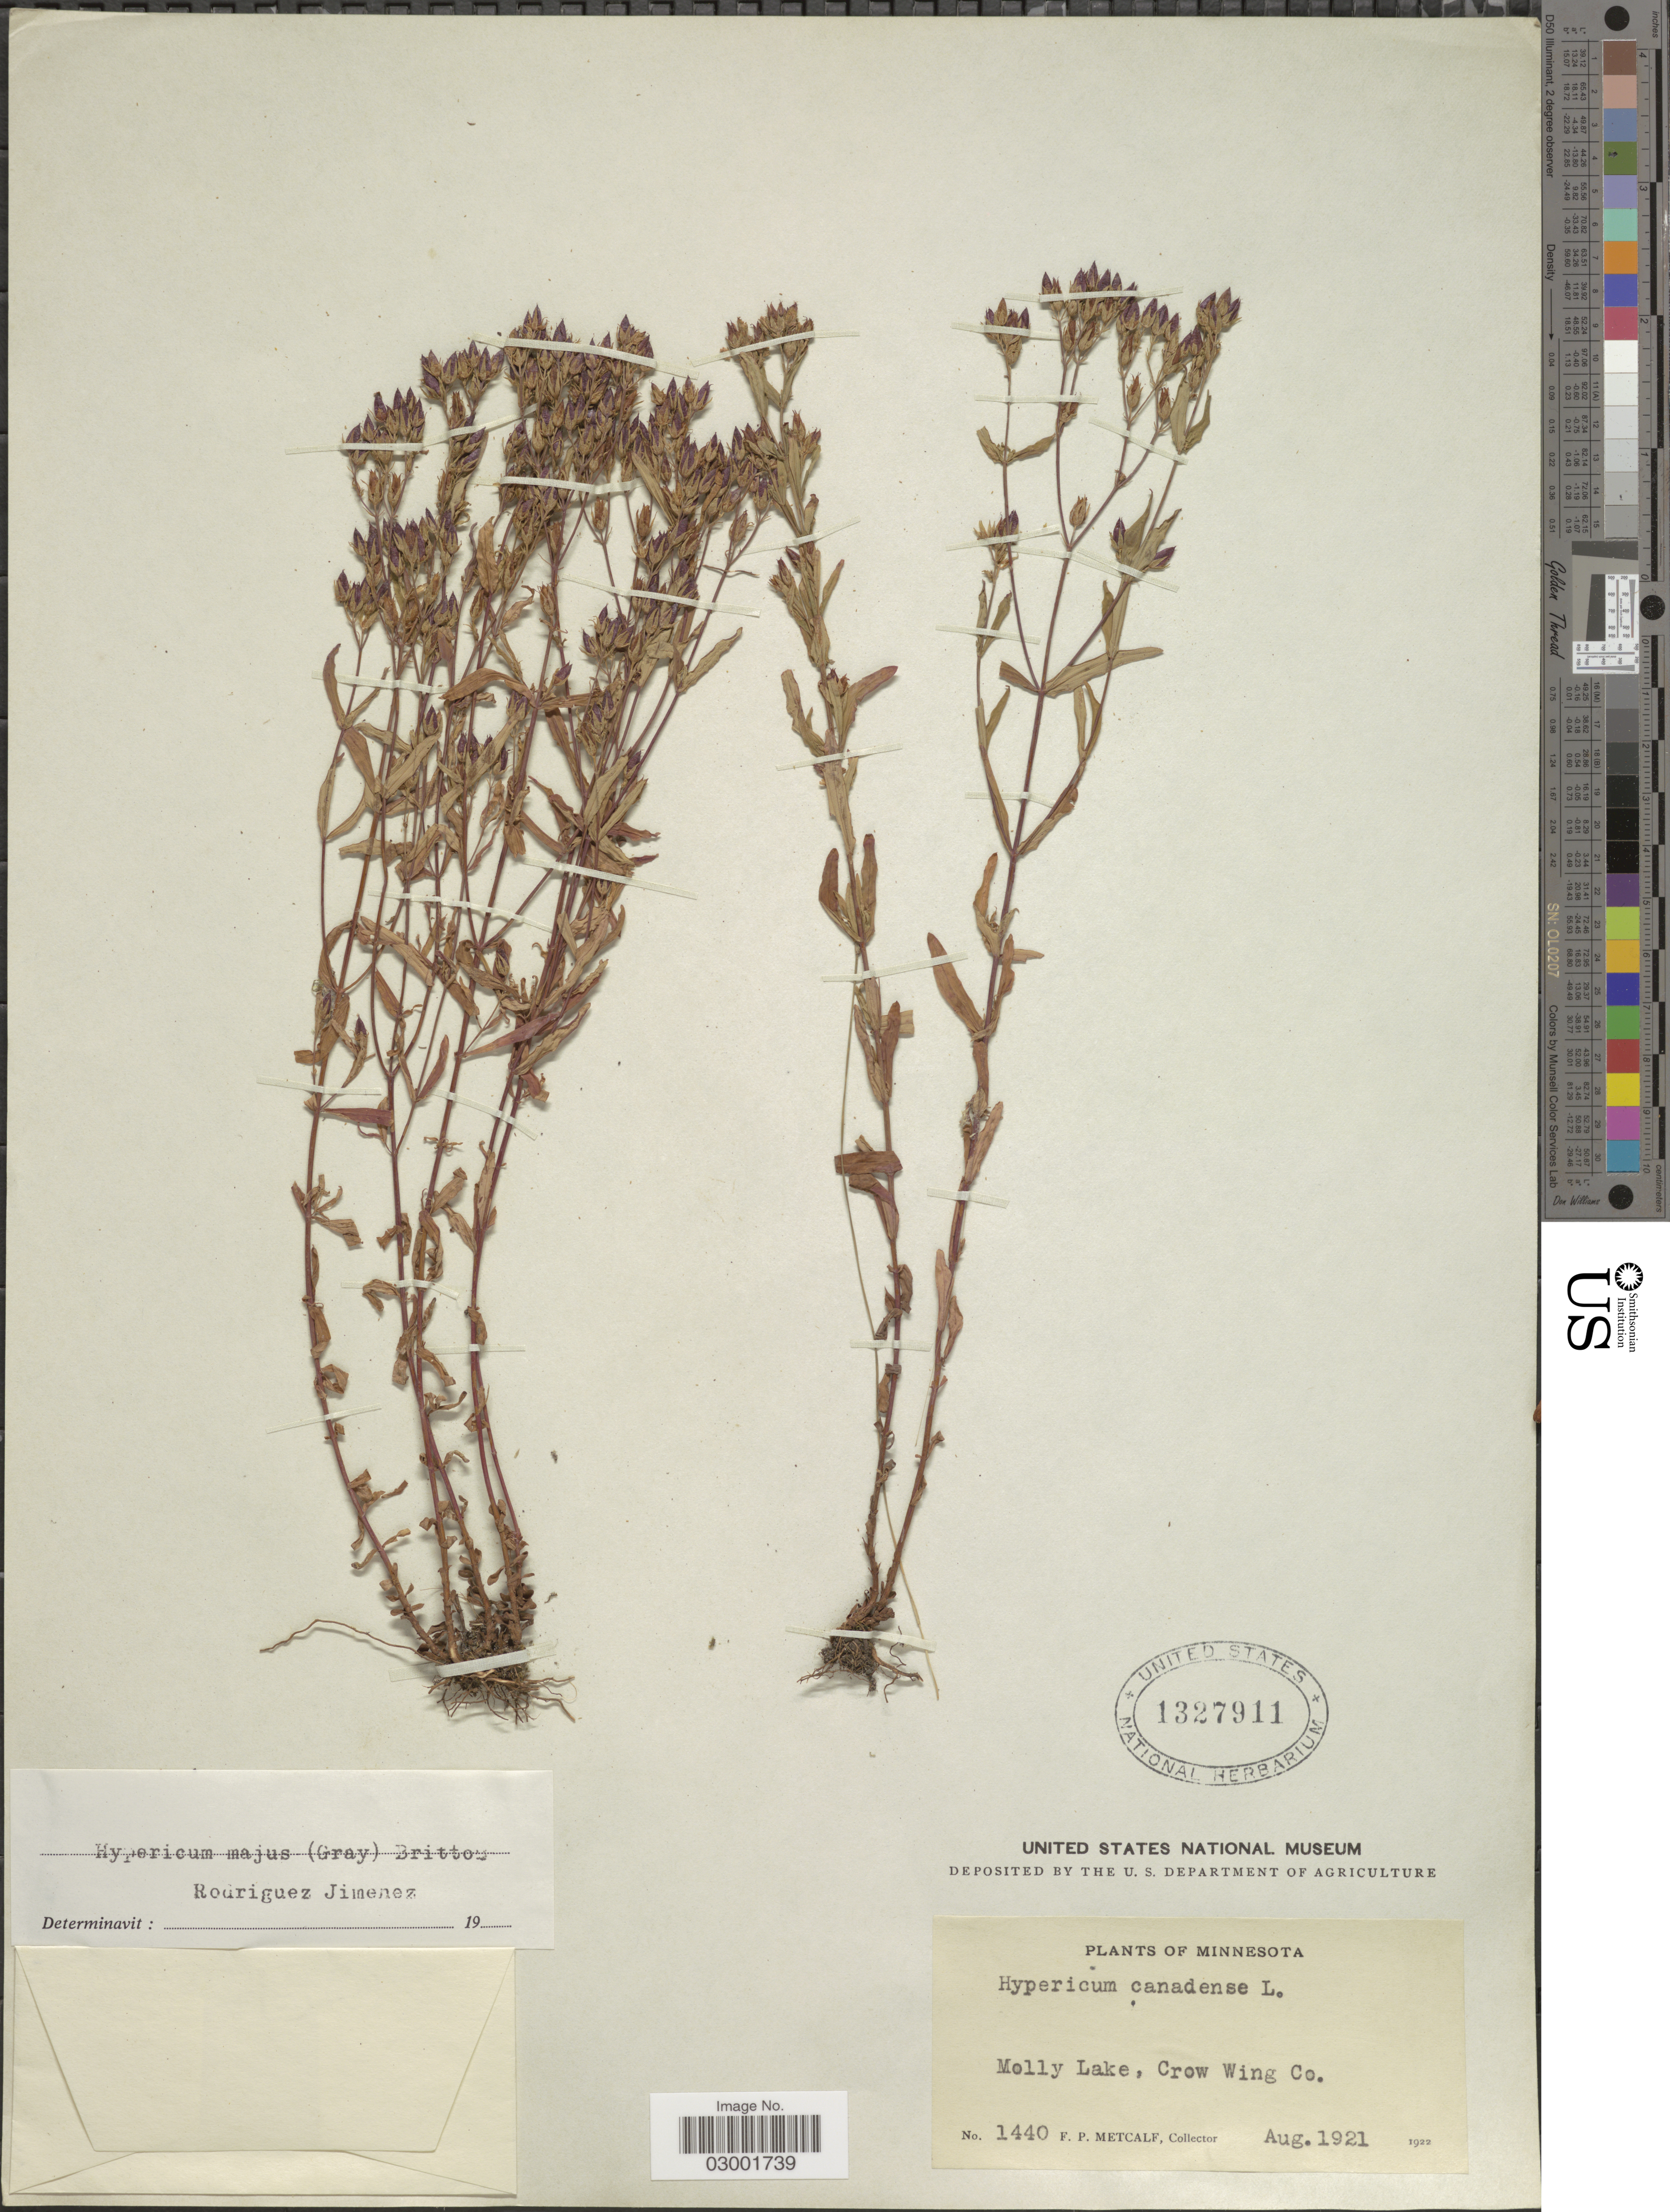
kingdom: Plantae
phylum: Tracheophyta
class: Magnoliopsida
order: Malpighiales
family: Hypericaceae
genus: Hypericum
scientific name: Hypericum majus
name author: (A. Gray) Britton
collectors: F. Metcalf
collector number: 1440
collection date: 1921-08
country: United States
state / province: Minnesota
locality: Molley Lake, Crow Wing Co.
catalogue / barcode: US 1327911